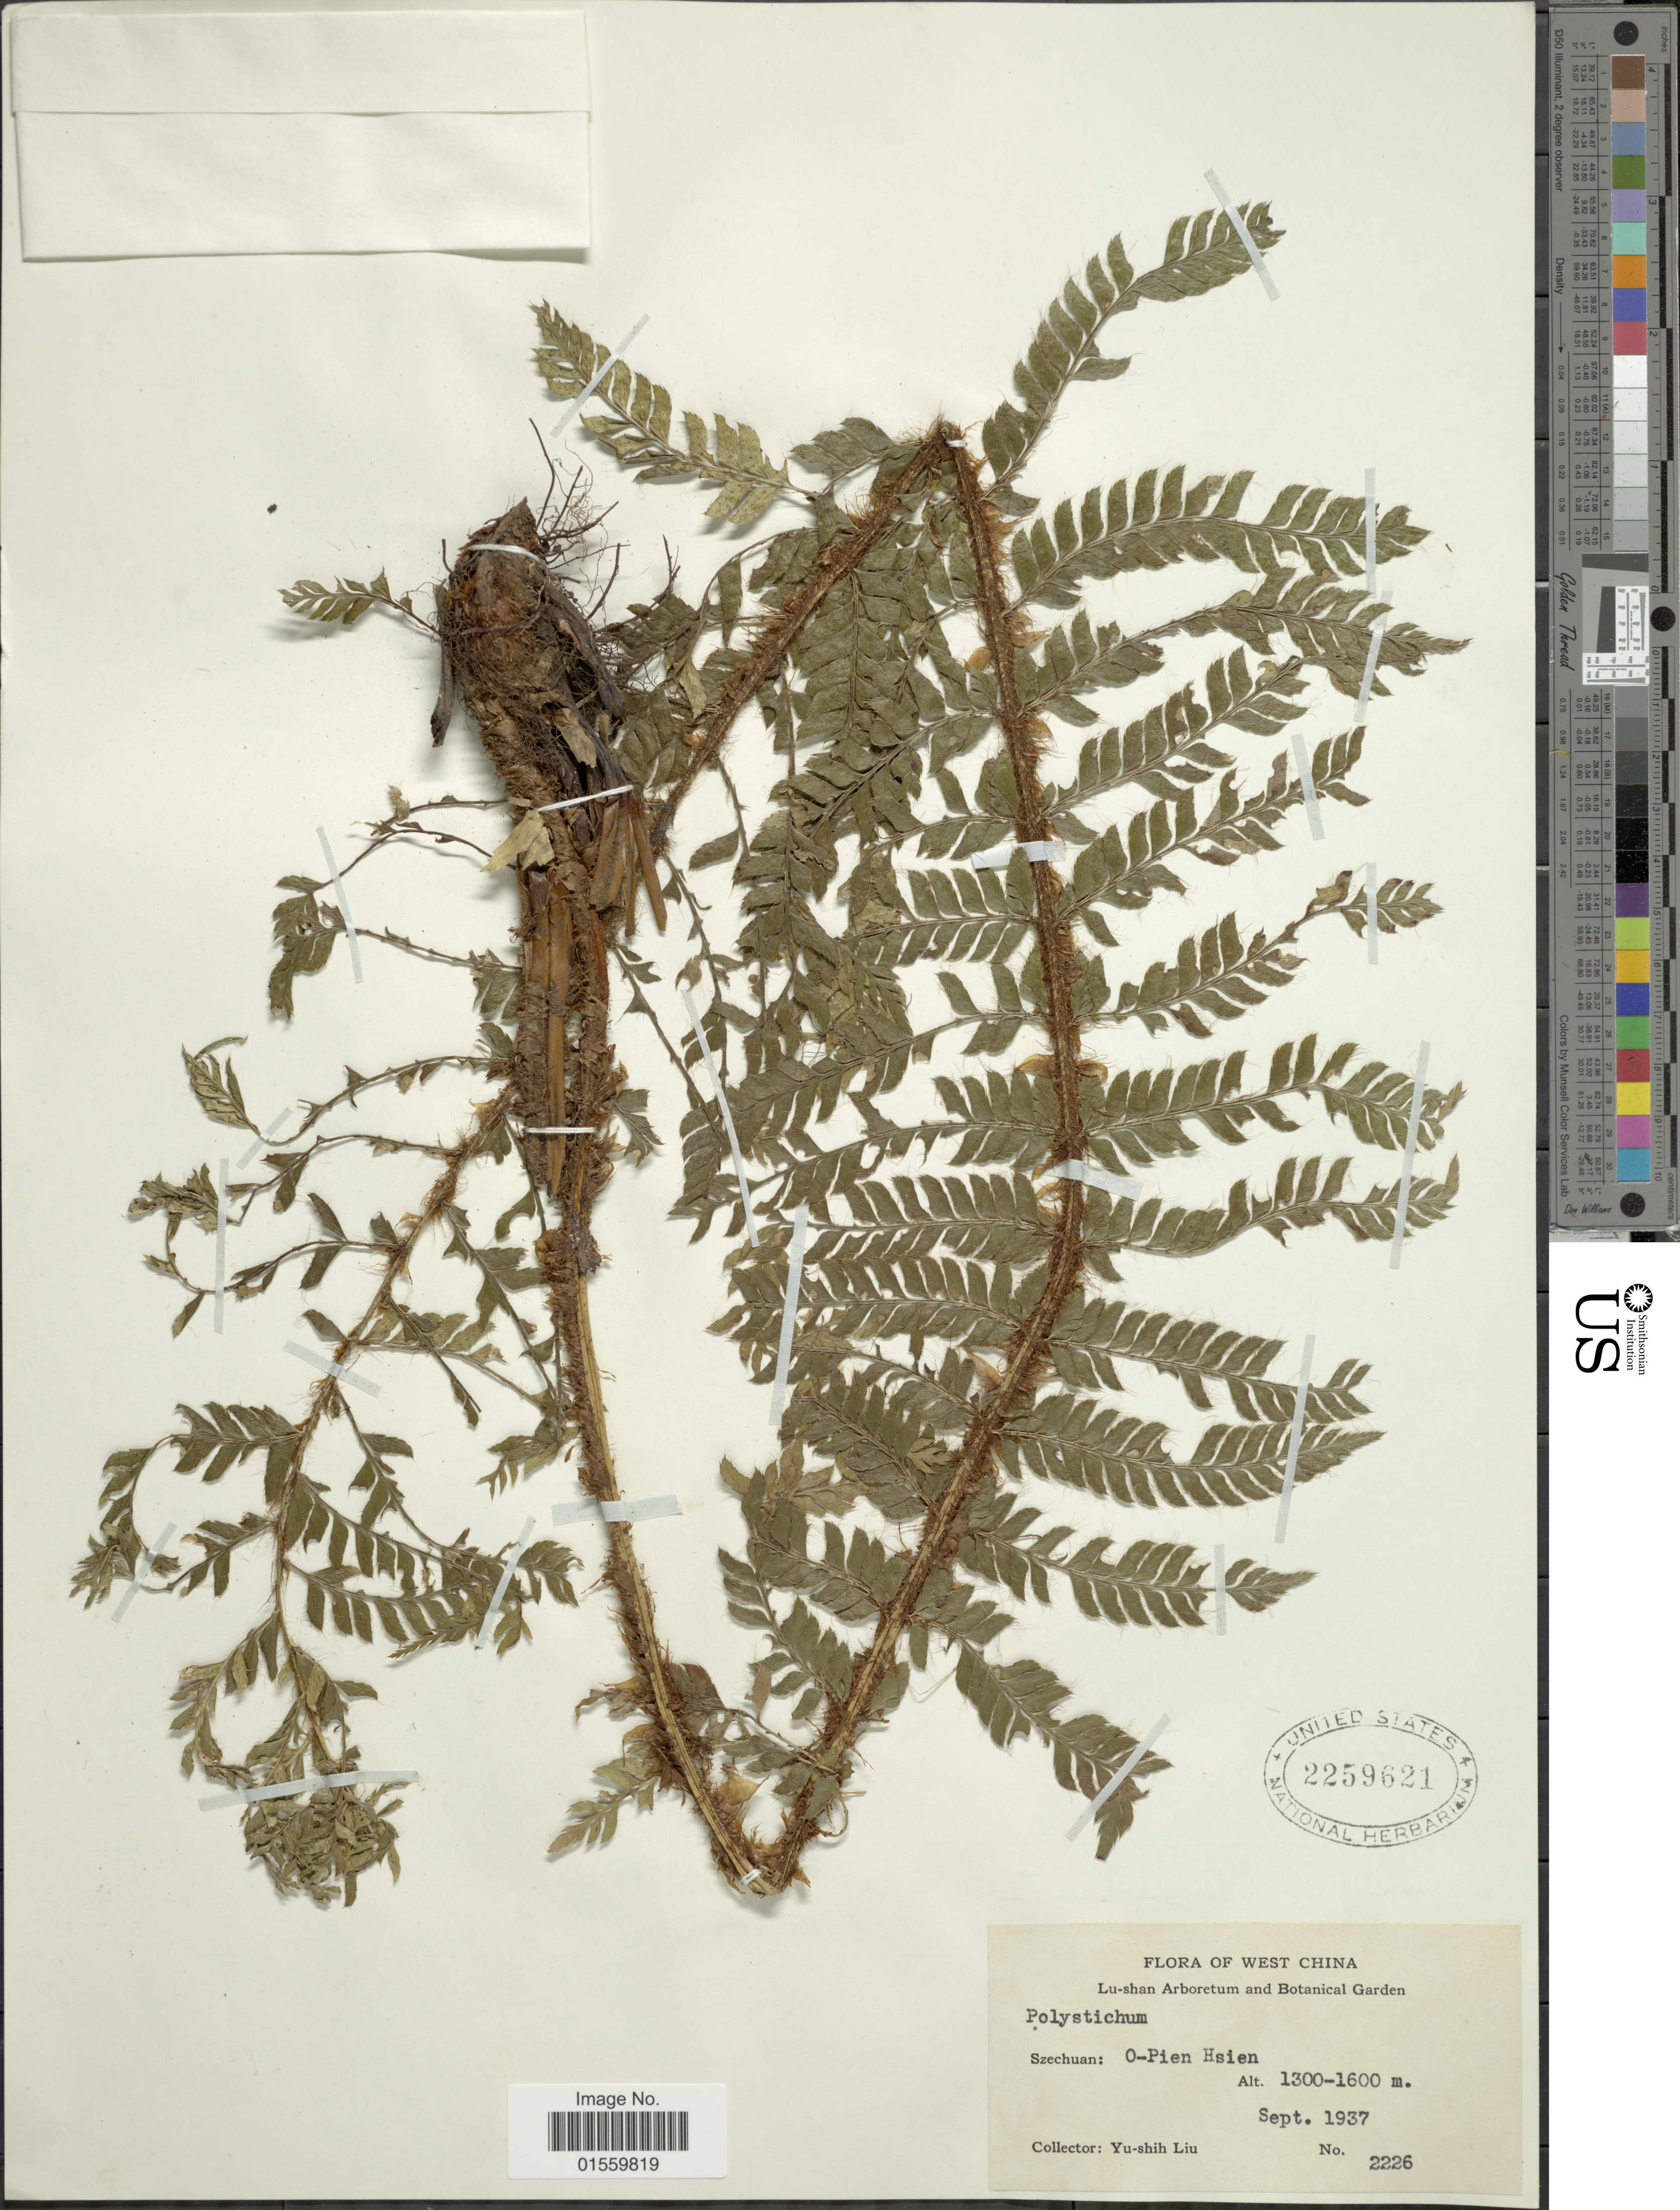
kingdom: Plantae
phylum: Tracheophyta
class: Polypodiopsida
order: Polypodiales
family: Dryopteridaceae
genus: Polystichum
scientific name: Polystichum sp.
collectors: Y.-S. Liu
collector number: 2226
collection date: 1937-09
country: China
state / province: Sichuan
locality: West China, Szechuan: O-Pien Hsien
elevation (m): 1300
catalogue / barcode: US 2259621